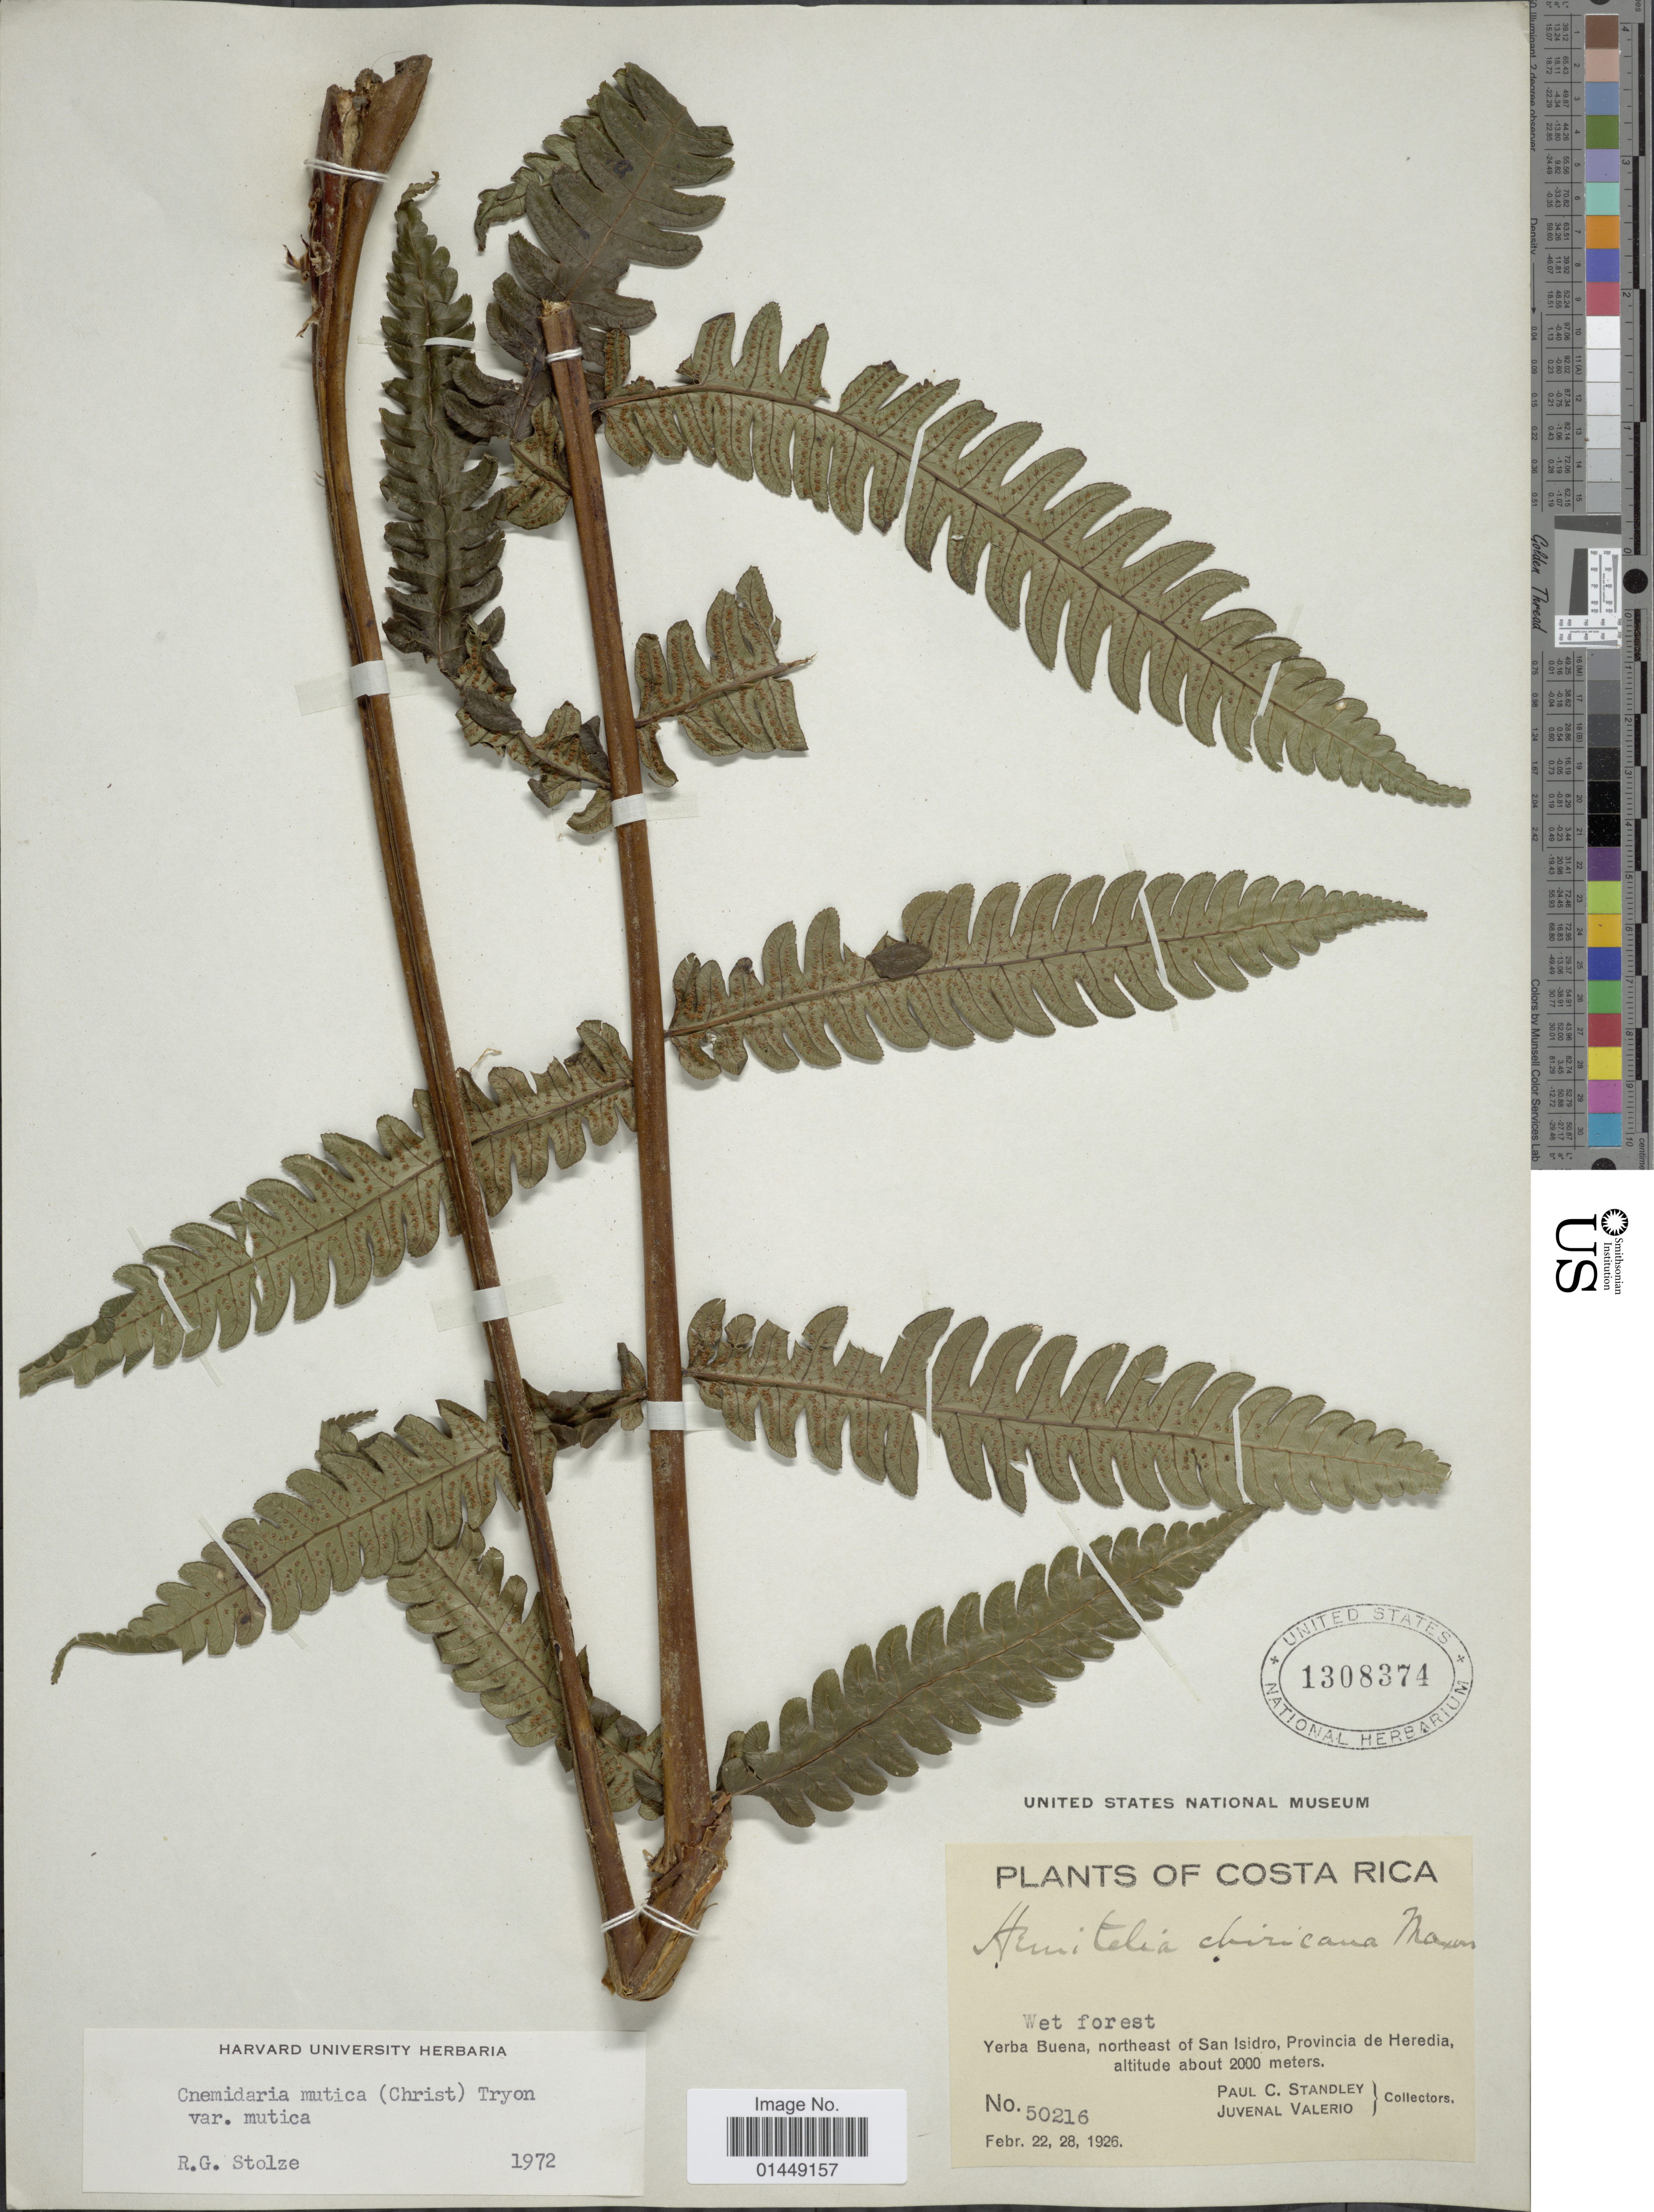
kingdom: Plantae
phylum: Tracheophyta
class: Polypodiopsida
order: Cyatheales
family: Cyatheaceae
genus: Cyathea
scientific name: Cyathea mutica var. mutica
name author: (Christ) Domin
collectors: P. C. Standley & J. Valerio R.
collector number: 50216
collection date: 1926-02-22/1926-02-28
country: Costa Rica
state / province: Heredia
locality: Yerba Buena, northeast of San Isidro, Provincia de Heredia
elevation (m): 2000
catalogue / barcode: US 1308374